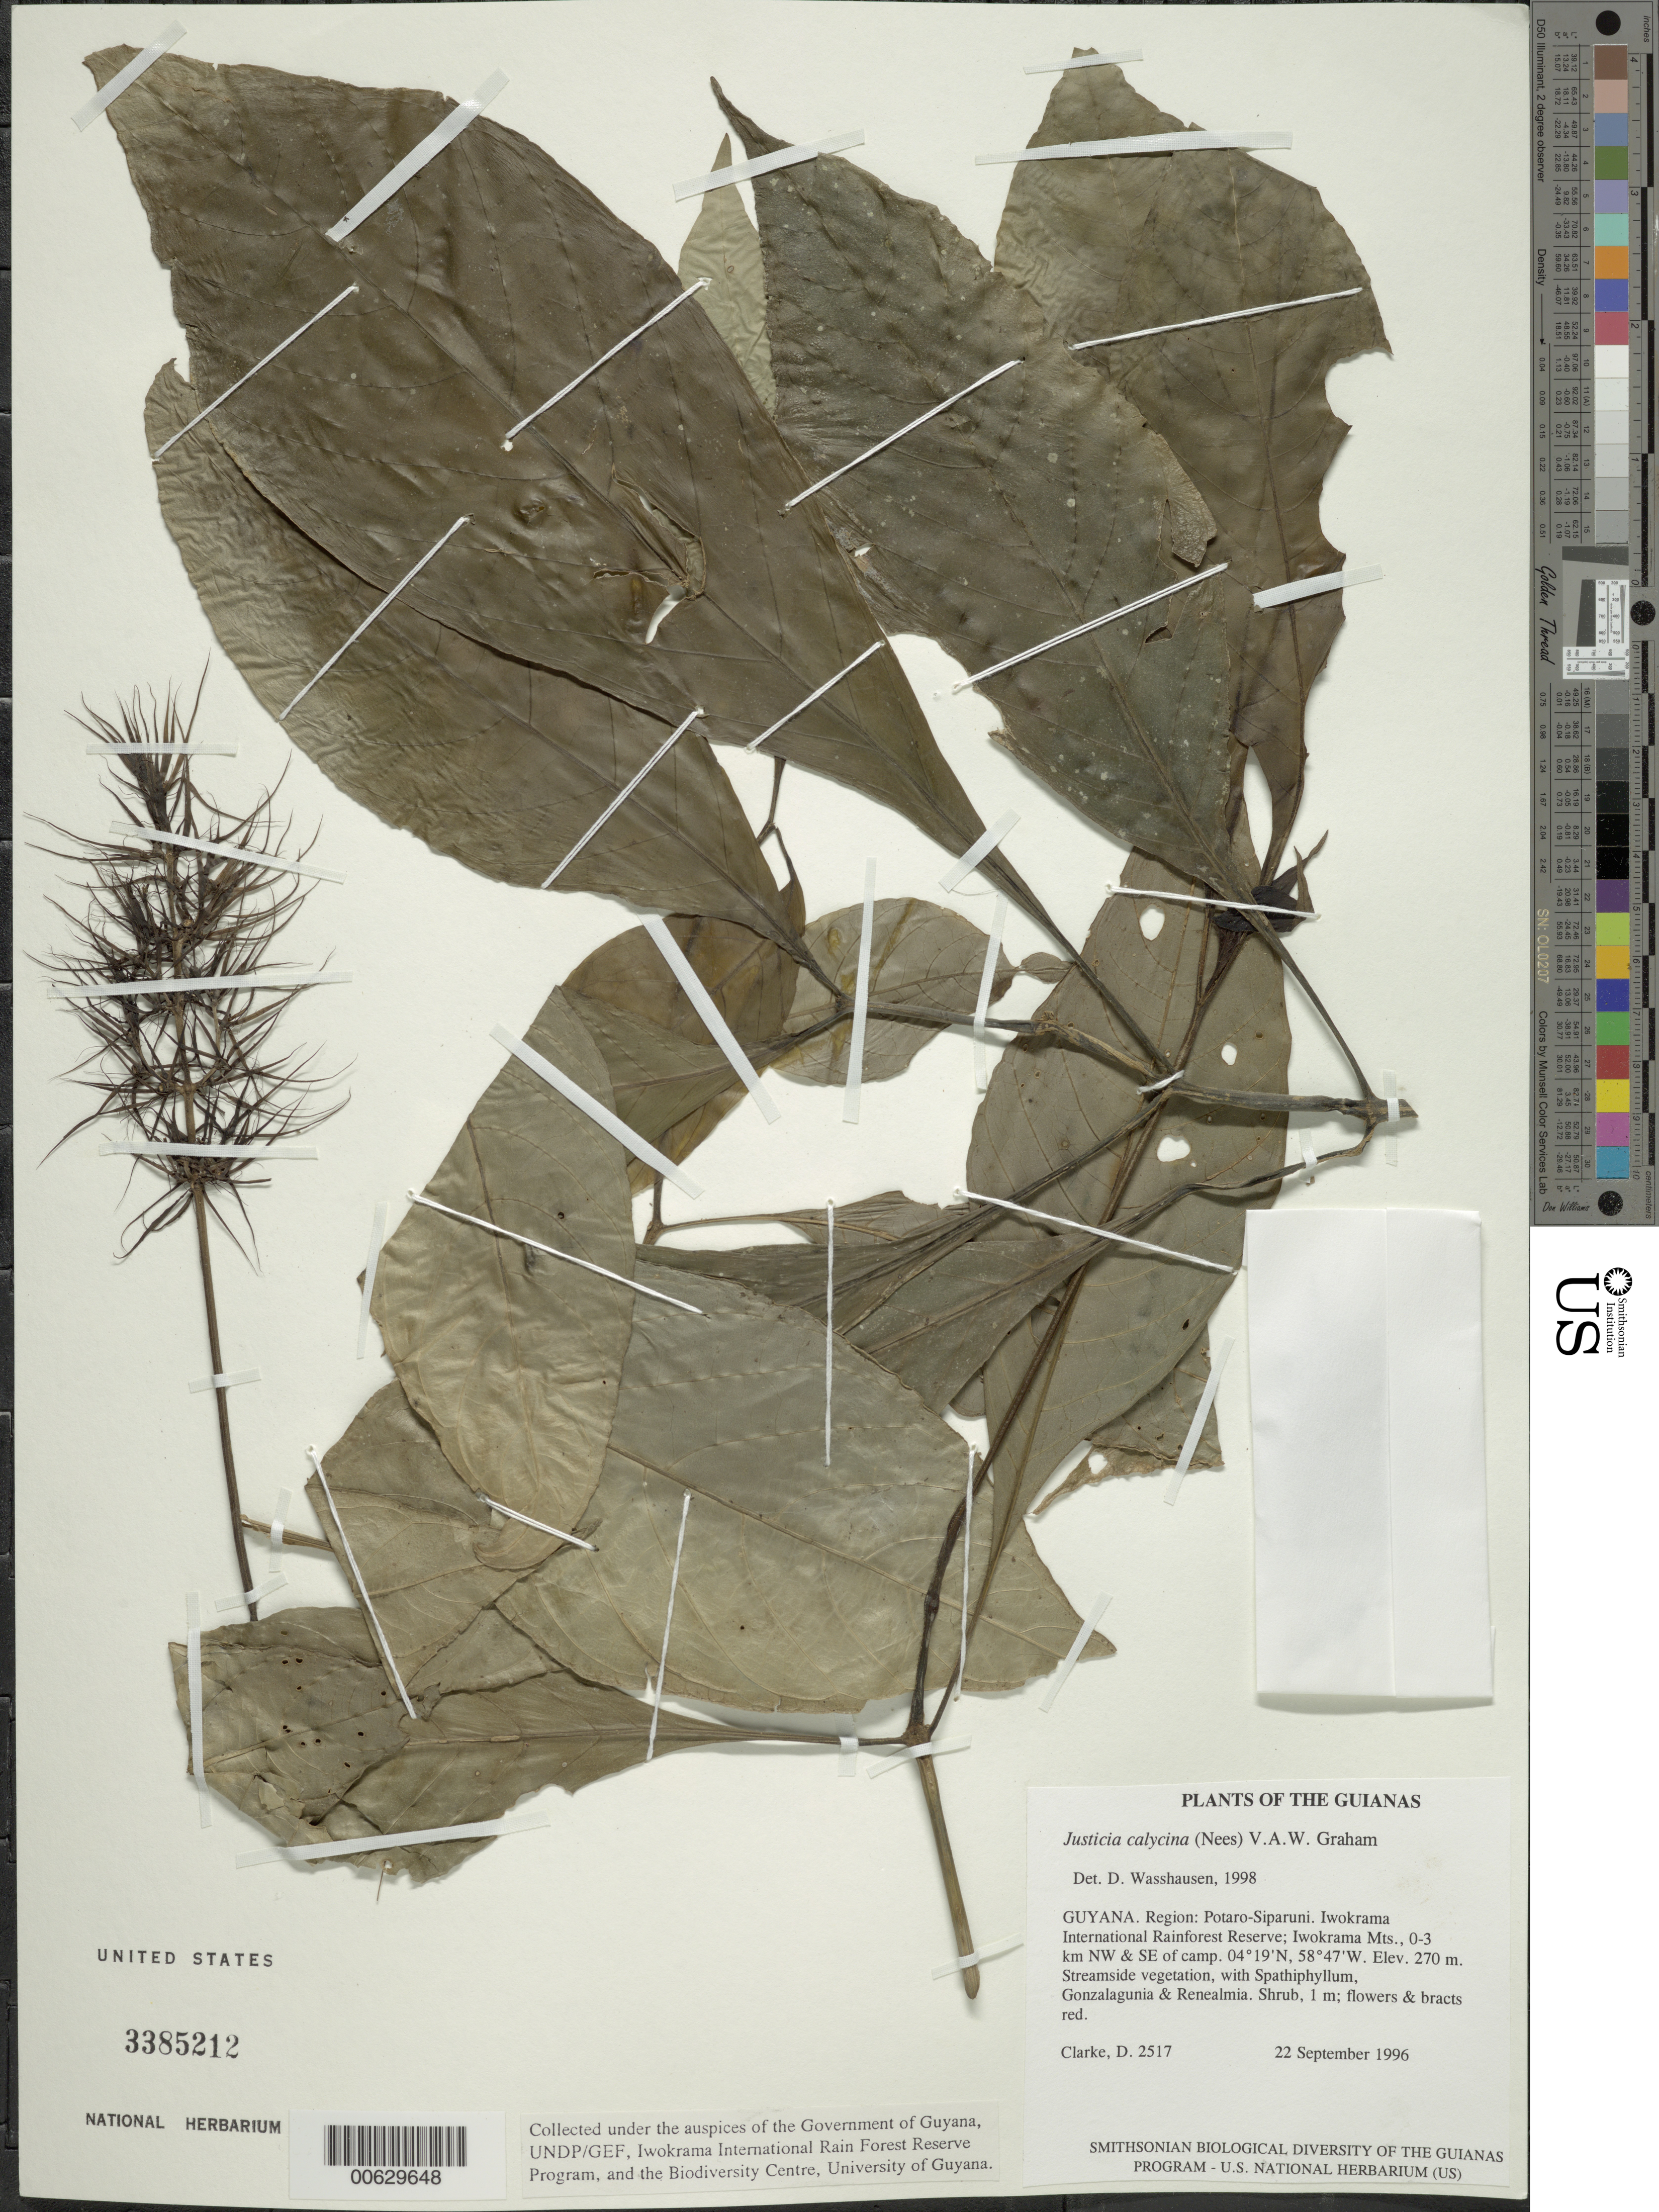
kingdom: Plantae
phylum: Tracheophyta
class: Magnoliopsida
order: Lamiales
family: Acanthaceae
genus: Justicia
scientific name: Justicia calycina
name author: (Nees) V.A.W. Graham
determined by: Wasshausen, Dieter C., (BOT), Smithsonian Institution - National Museum of Natural History (UNITED STATES)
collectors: H. D. Clarke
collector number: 2517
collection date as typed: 22 September 1996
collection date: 1996-09-22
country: Guyana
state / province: Potaro-Siparuni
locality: Iwokrama International Rainforest Reserve; Iwokrama Mts., 0-3 km NW & SE of camp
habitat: Streamside vegetation, with Spathiphyllum, Gonzalagunia & Renealmia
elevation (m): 270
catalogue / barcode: US 3385212